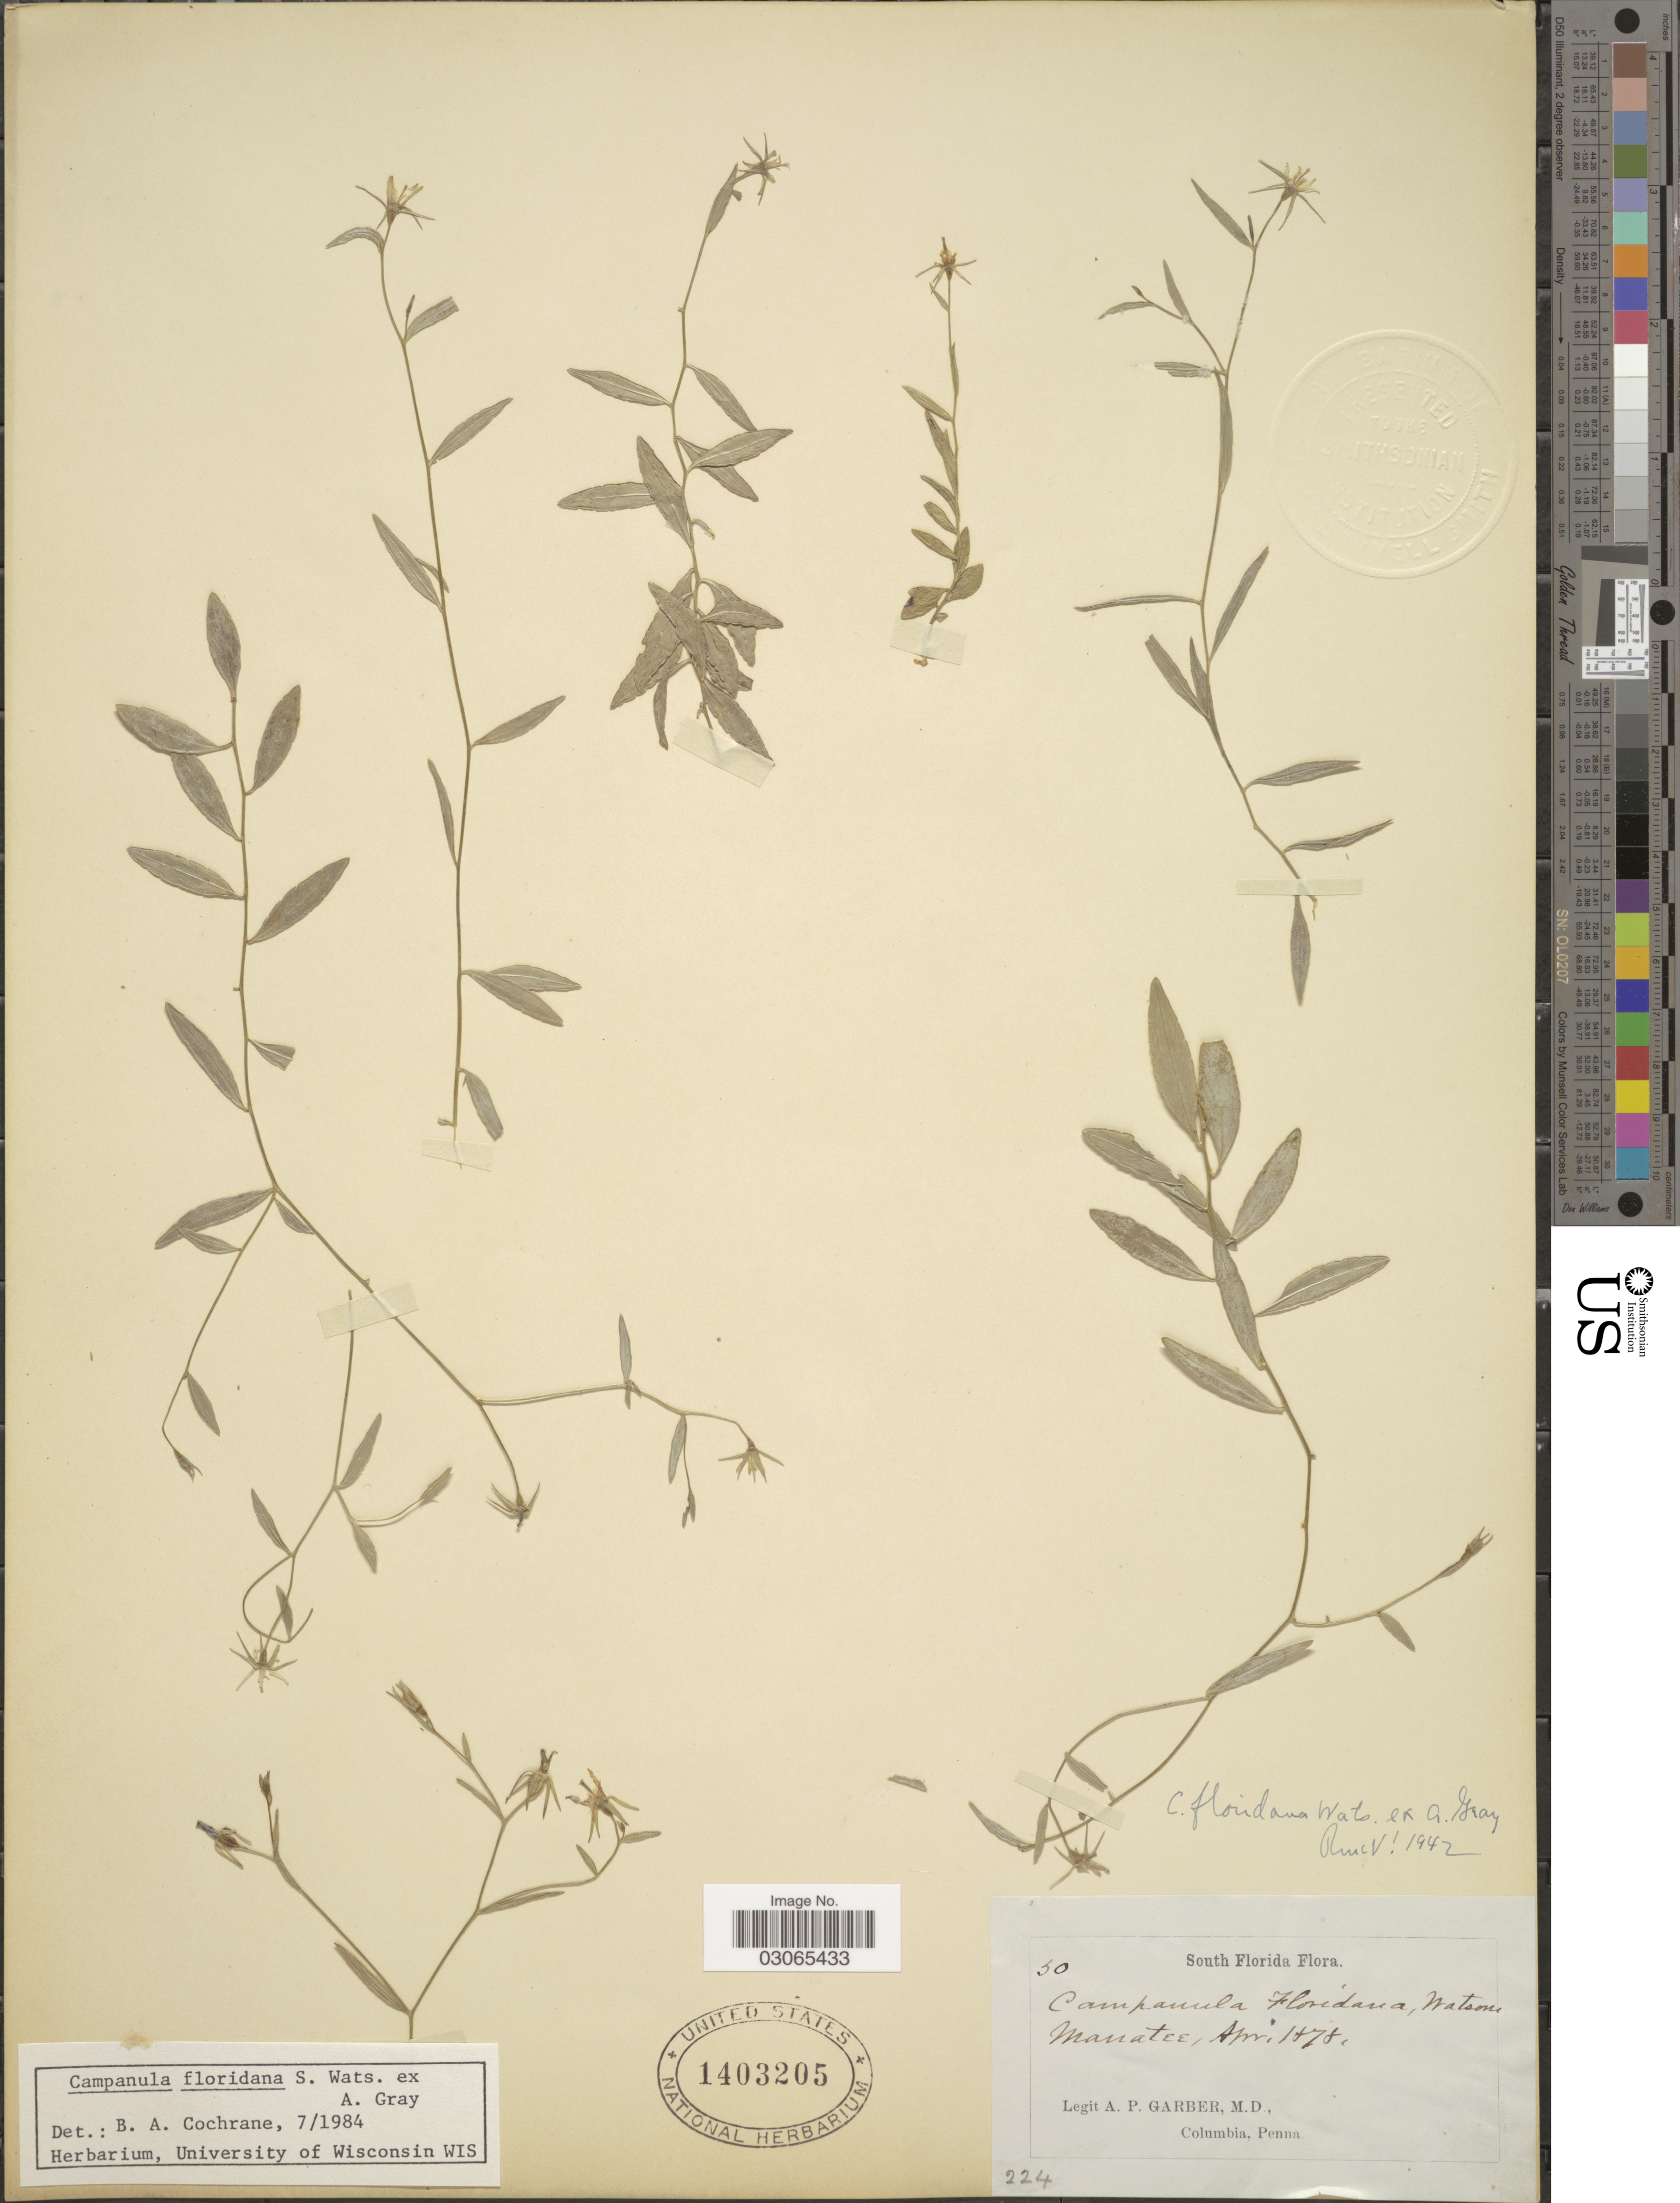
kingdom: Plantae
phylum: Tracheophyta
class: Magnoliopsida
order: Asterales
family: Campanulaceae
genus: Campanula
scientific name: Campanula floridana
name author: S. Watson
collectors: A. P. Garber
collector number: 30*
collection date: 1878-04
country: United States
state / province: Florida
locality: South Florida, Manatee.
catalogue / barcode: US 1403205